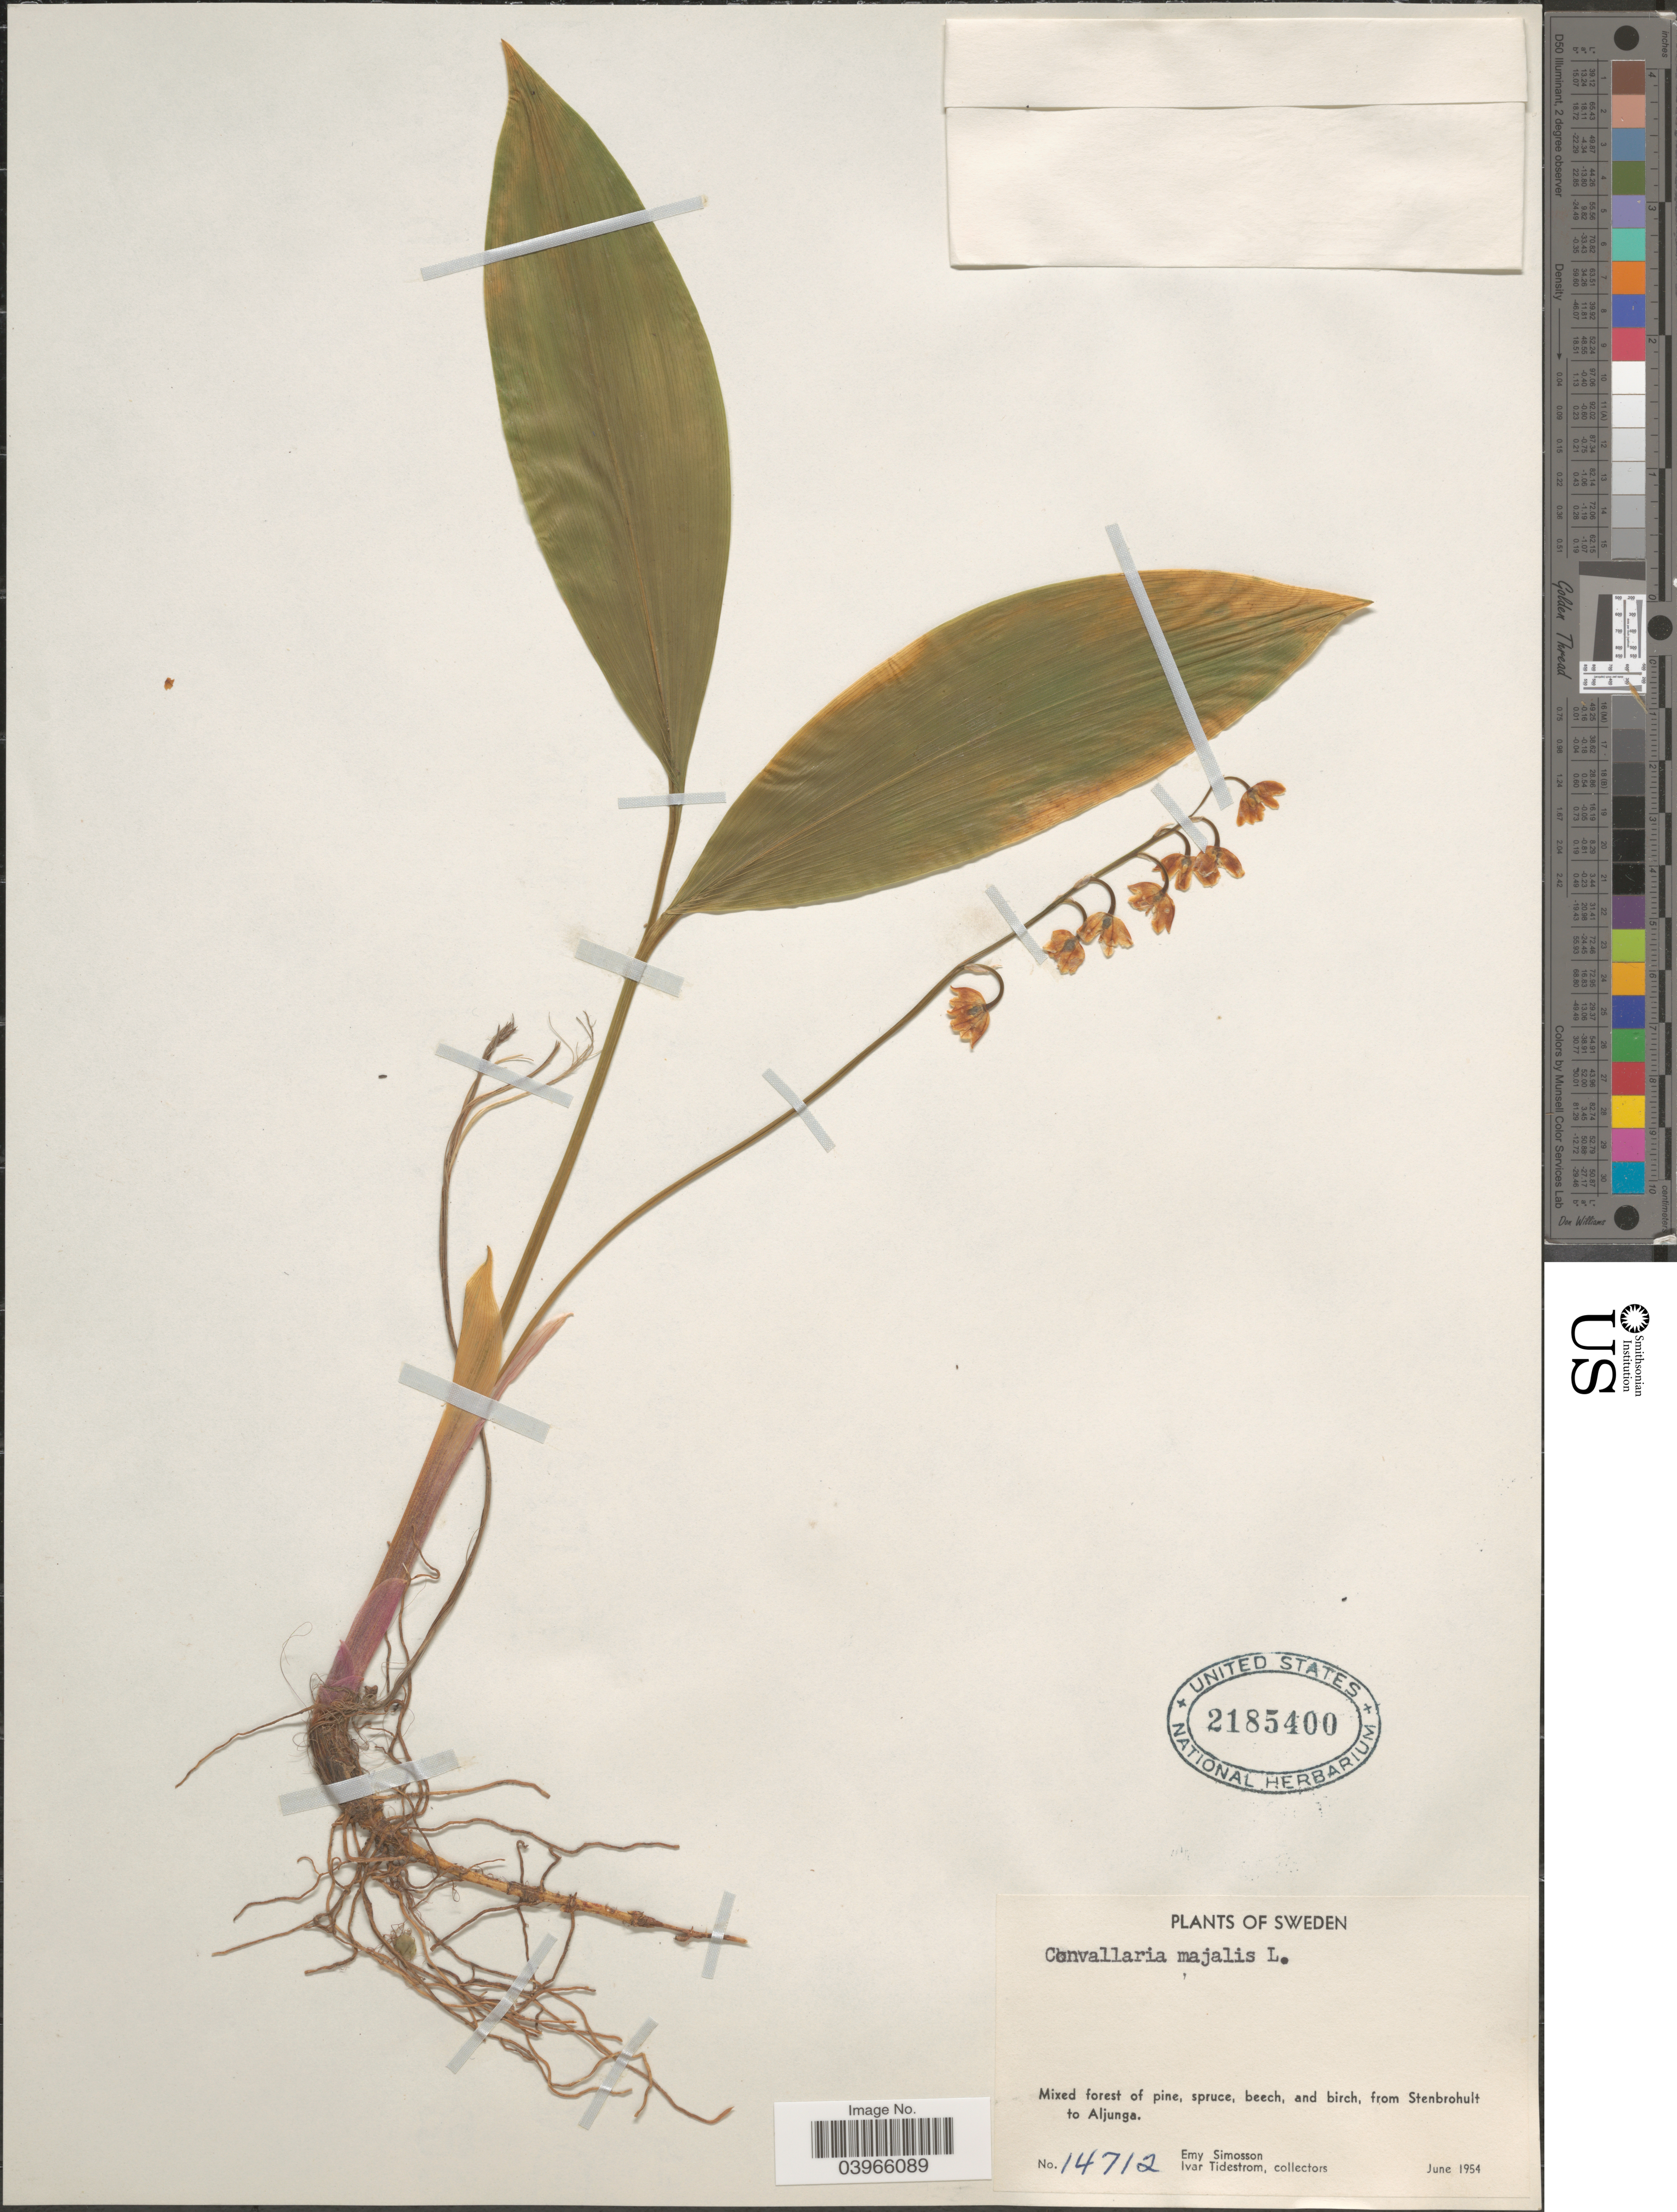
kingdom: Plantae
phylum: Tracheophyta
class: Liliopsida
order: Asparagales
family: Asparagaceae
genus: Convallaria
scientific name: Convallaria majalis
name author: L.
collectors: E. Simosson & I. F. Tidestrom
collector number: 14712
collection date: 1954-06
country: Sweden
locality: From Stenbrohult to Aljunga.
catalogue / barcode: US 2185400